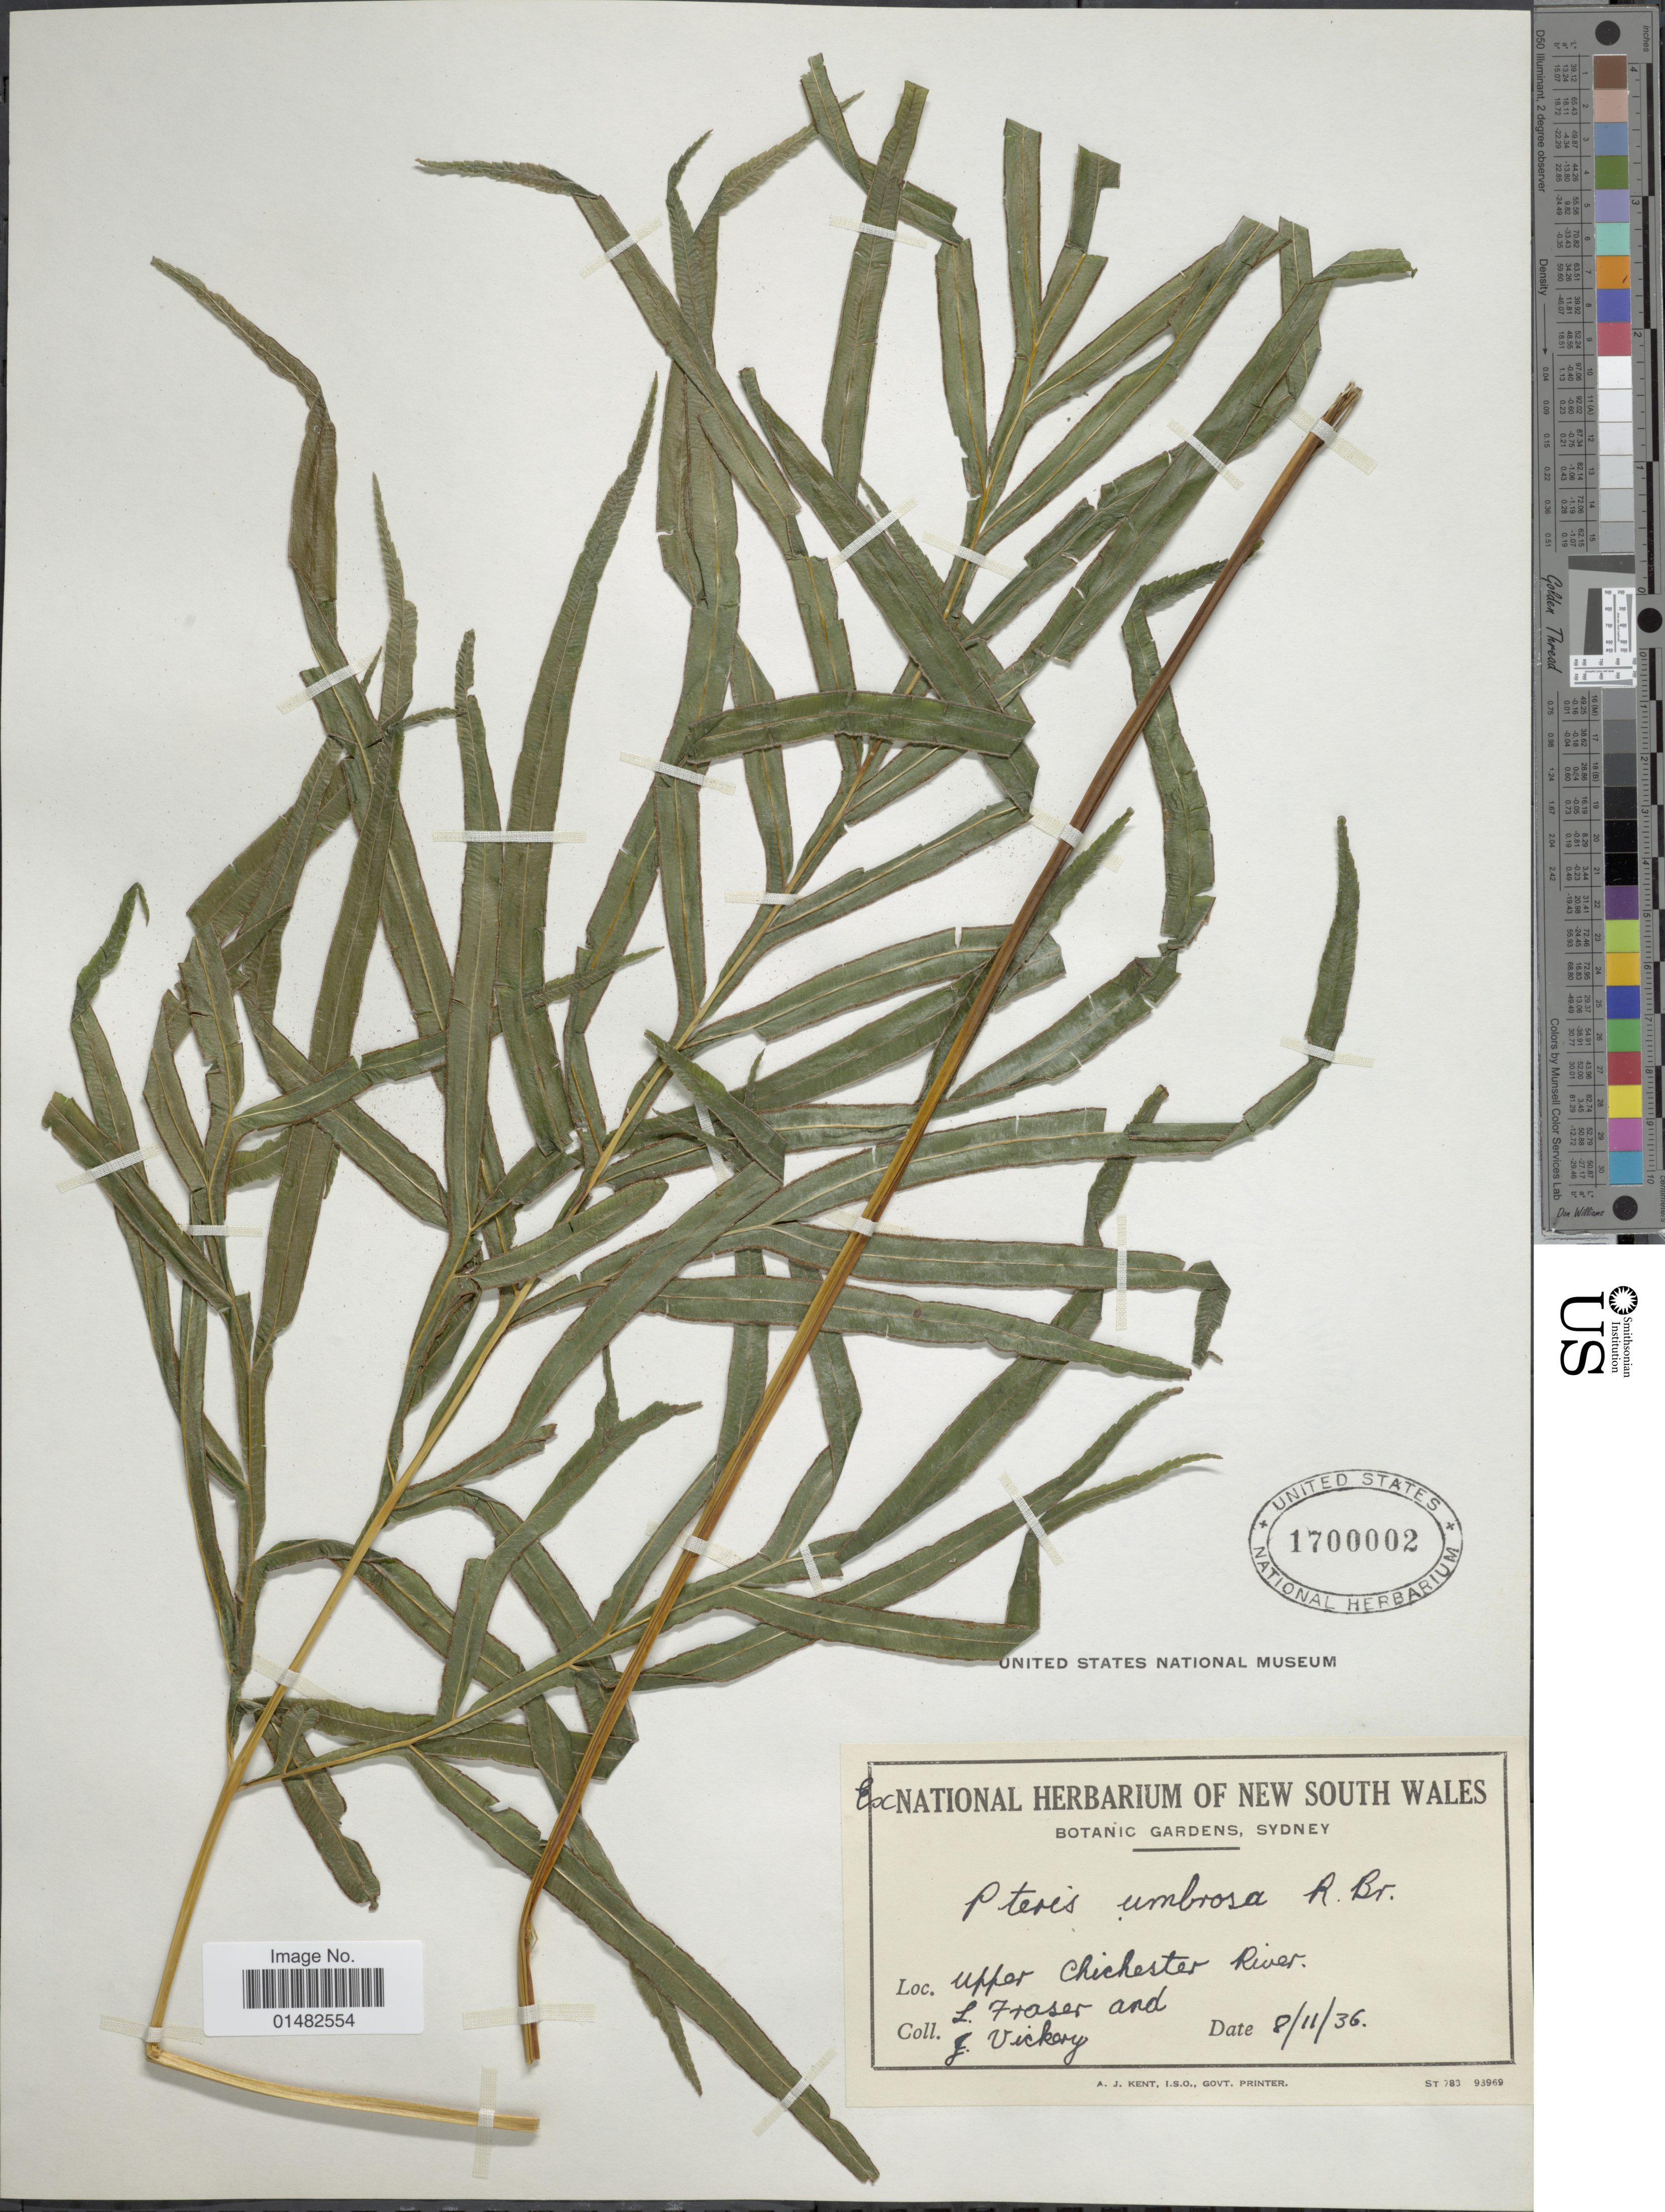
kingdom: Plantae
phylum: Tracheophyta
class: Polypodiopsida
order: Polypodiales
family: Pteridaceae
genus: Pteris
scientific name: Pteris umbrosa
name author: R. Br.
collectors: L. Fraser & J. Vickery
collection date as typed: Transcribed d/m/y: 8/11/36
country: Australia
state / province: New South Wales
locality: Upper Chichester River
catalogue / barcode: US 1700002